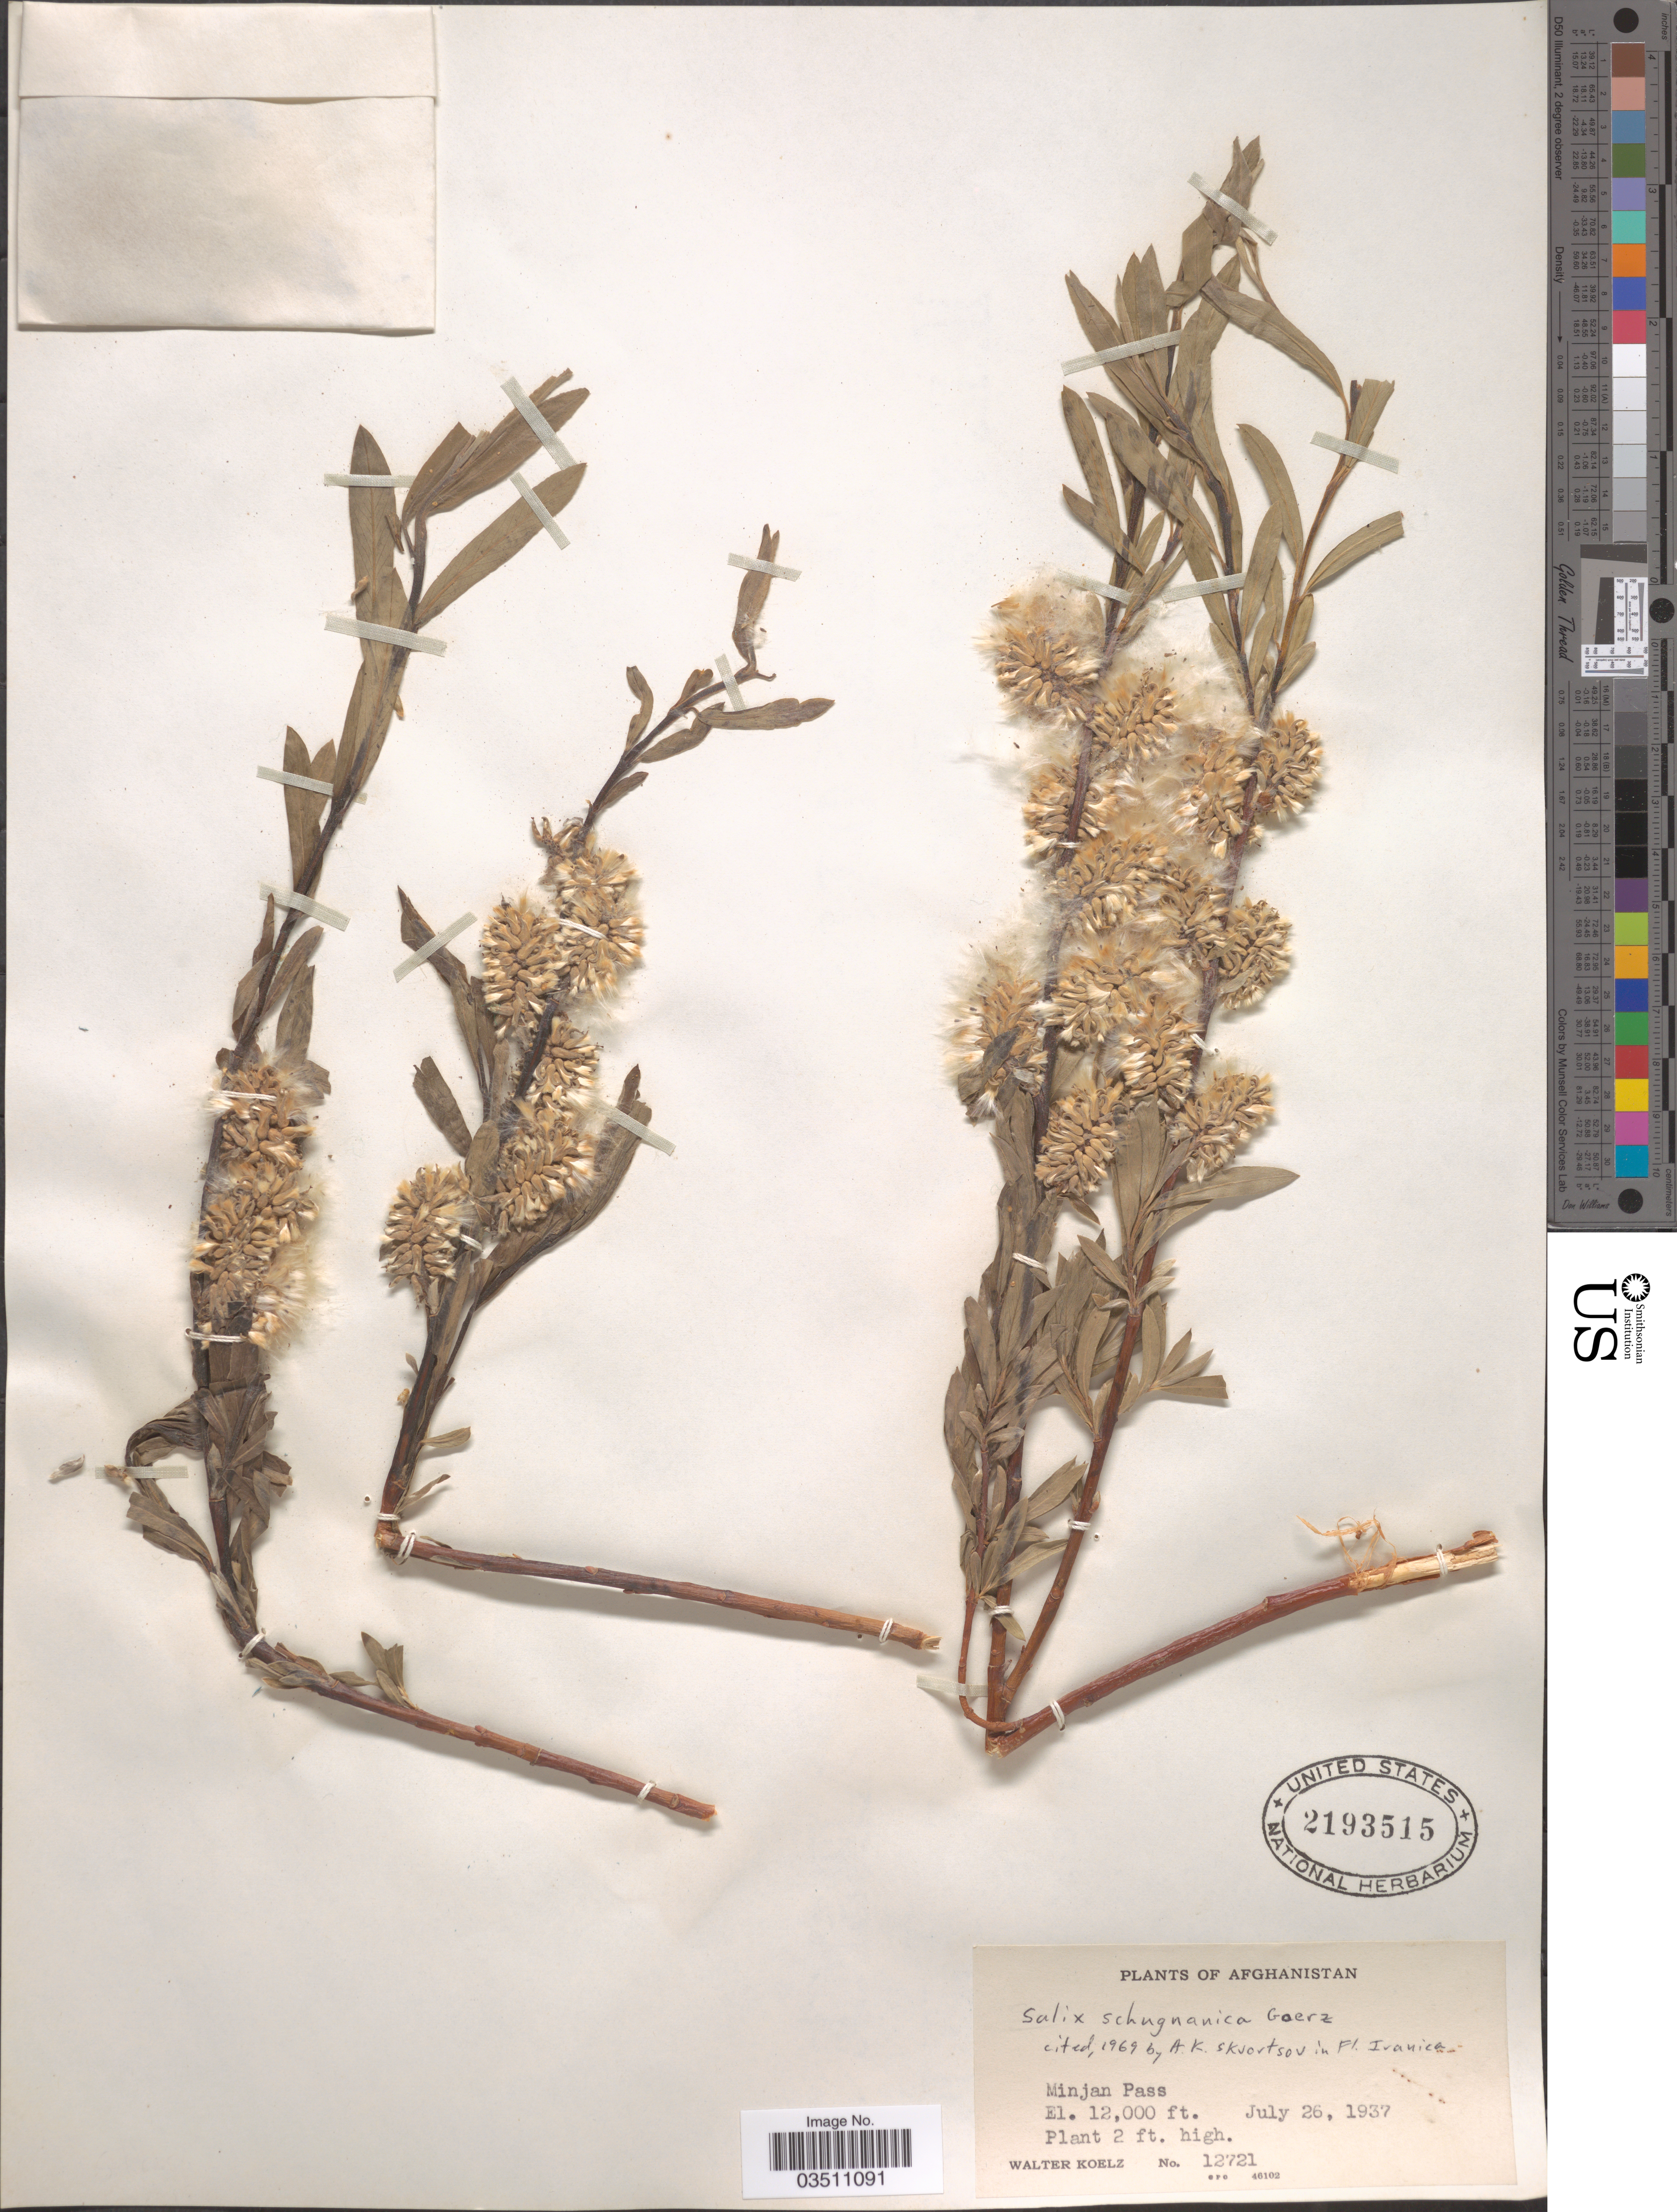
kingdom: Plantae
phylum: Tracheophyta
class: Magnoliopsida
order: Malpighiales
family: Salicaceae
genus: Salix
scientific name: Salix schugnanica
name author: Goerz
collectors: W. N. Koelz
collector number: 12721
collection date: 1937-07-26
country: Afghanistan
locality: Minjan Pass.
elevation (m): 3658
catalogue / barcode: US 2193515